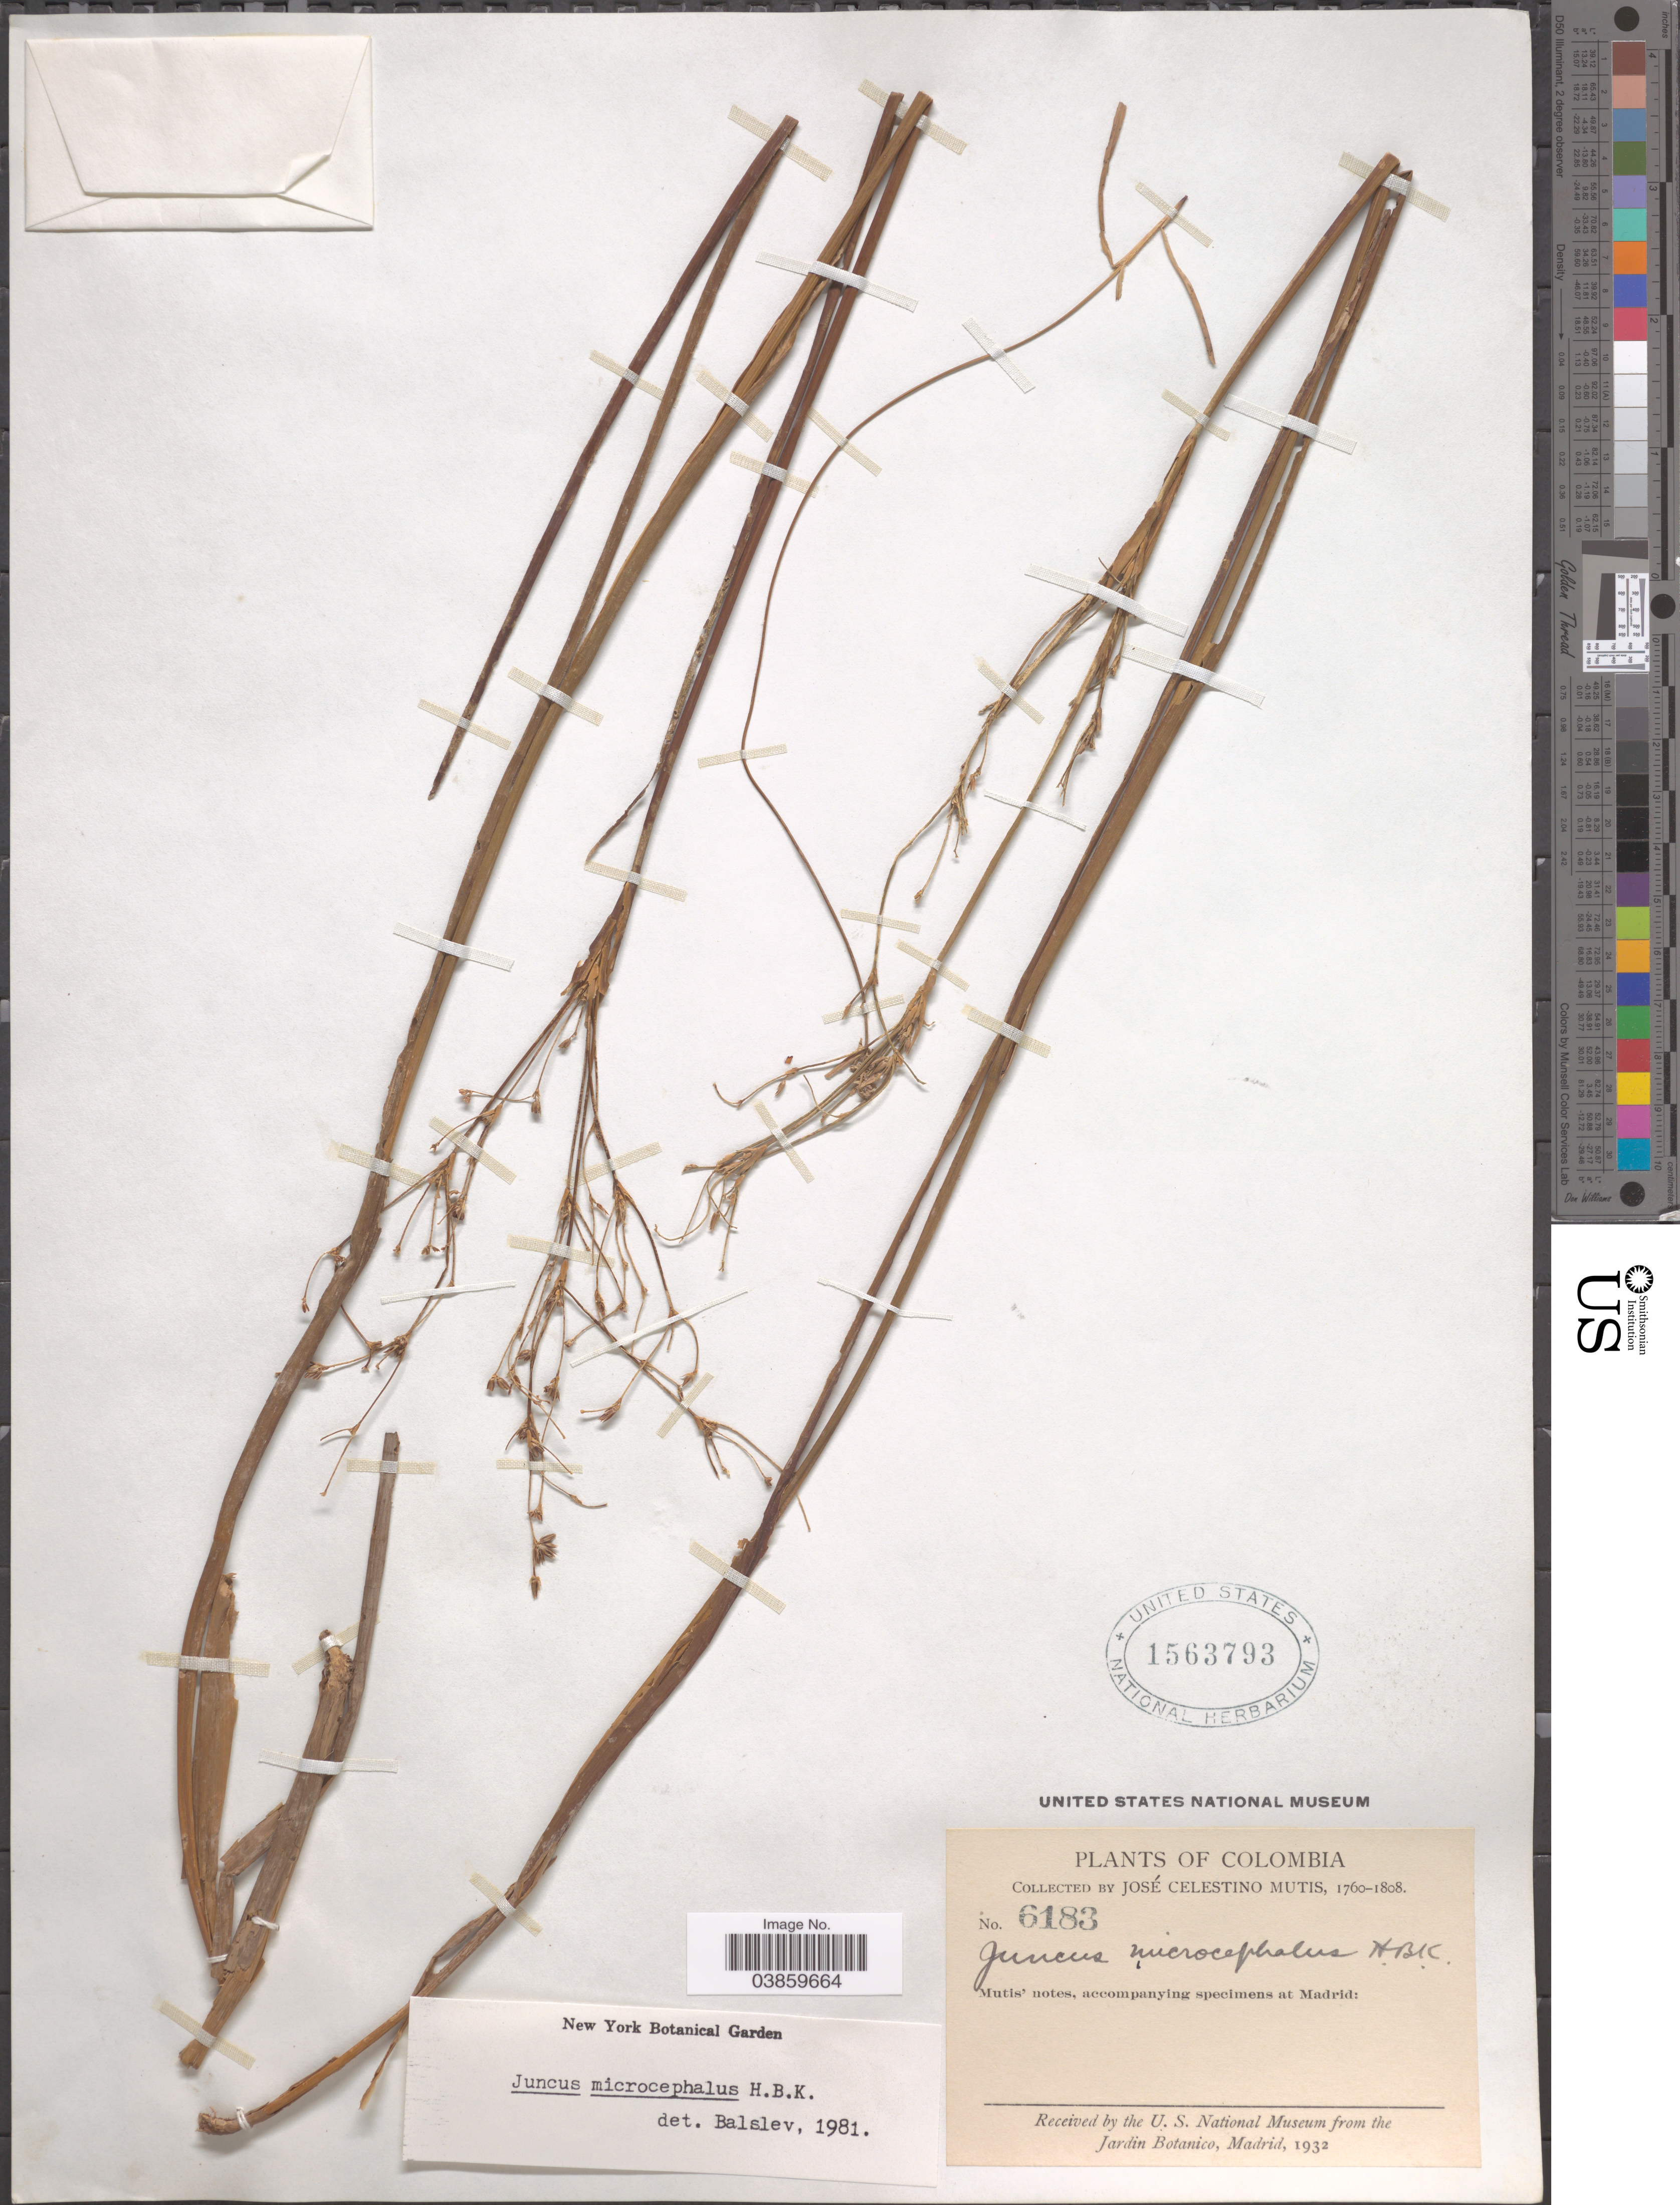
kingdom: Plantae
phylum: Tracheophyta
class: Liliopsida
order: Poales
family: Juncaceae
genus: Juncus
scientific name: Juncus microcephalus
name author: Kunth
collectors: J. C. B. Mutis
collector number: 6183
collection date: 1760/1808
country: Colombia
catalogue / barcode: US 1563793